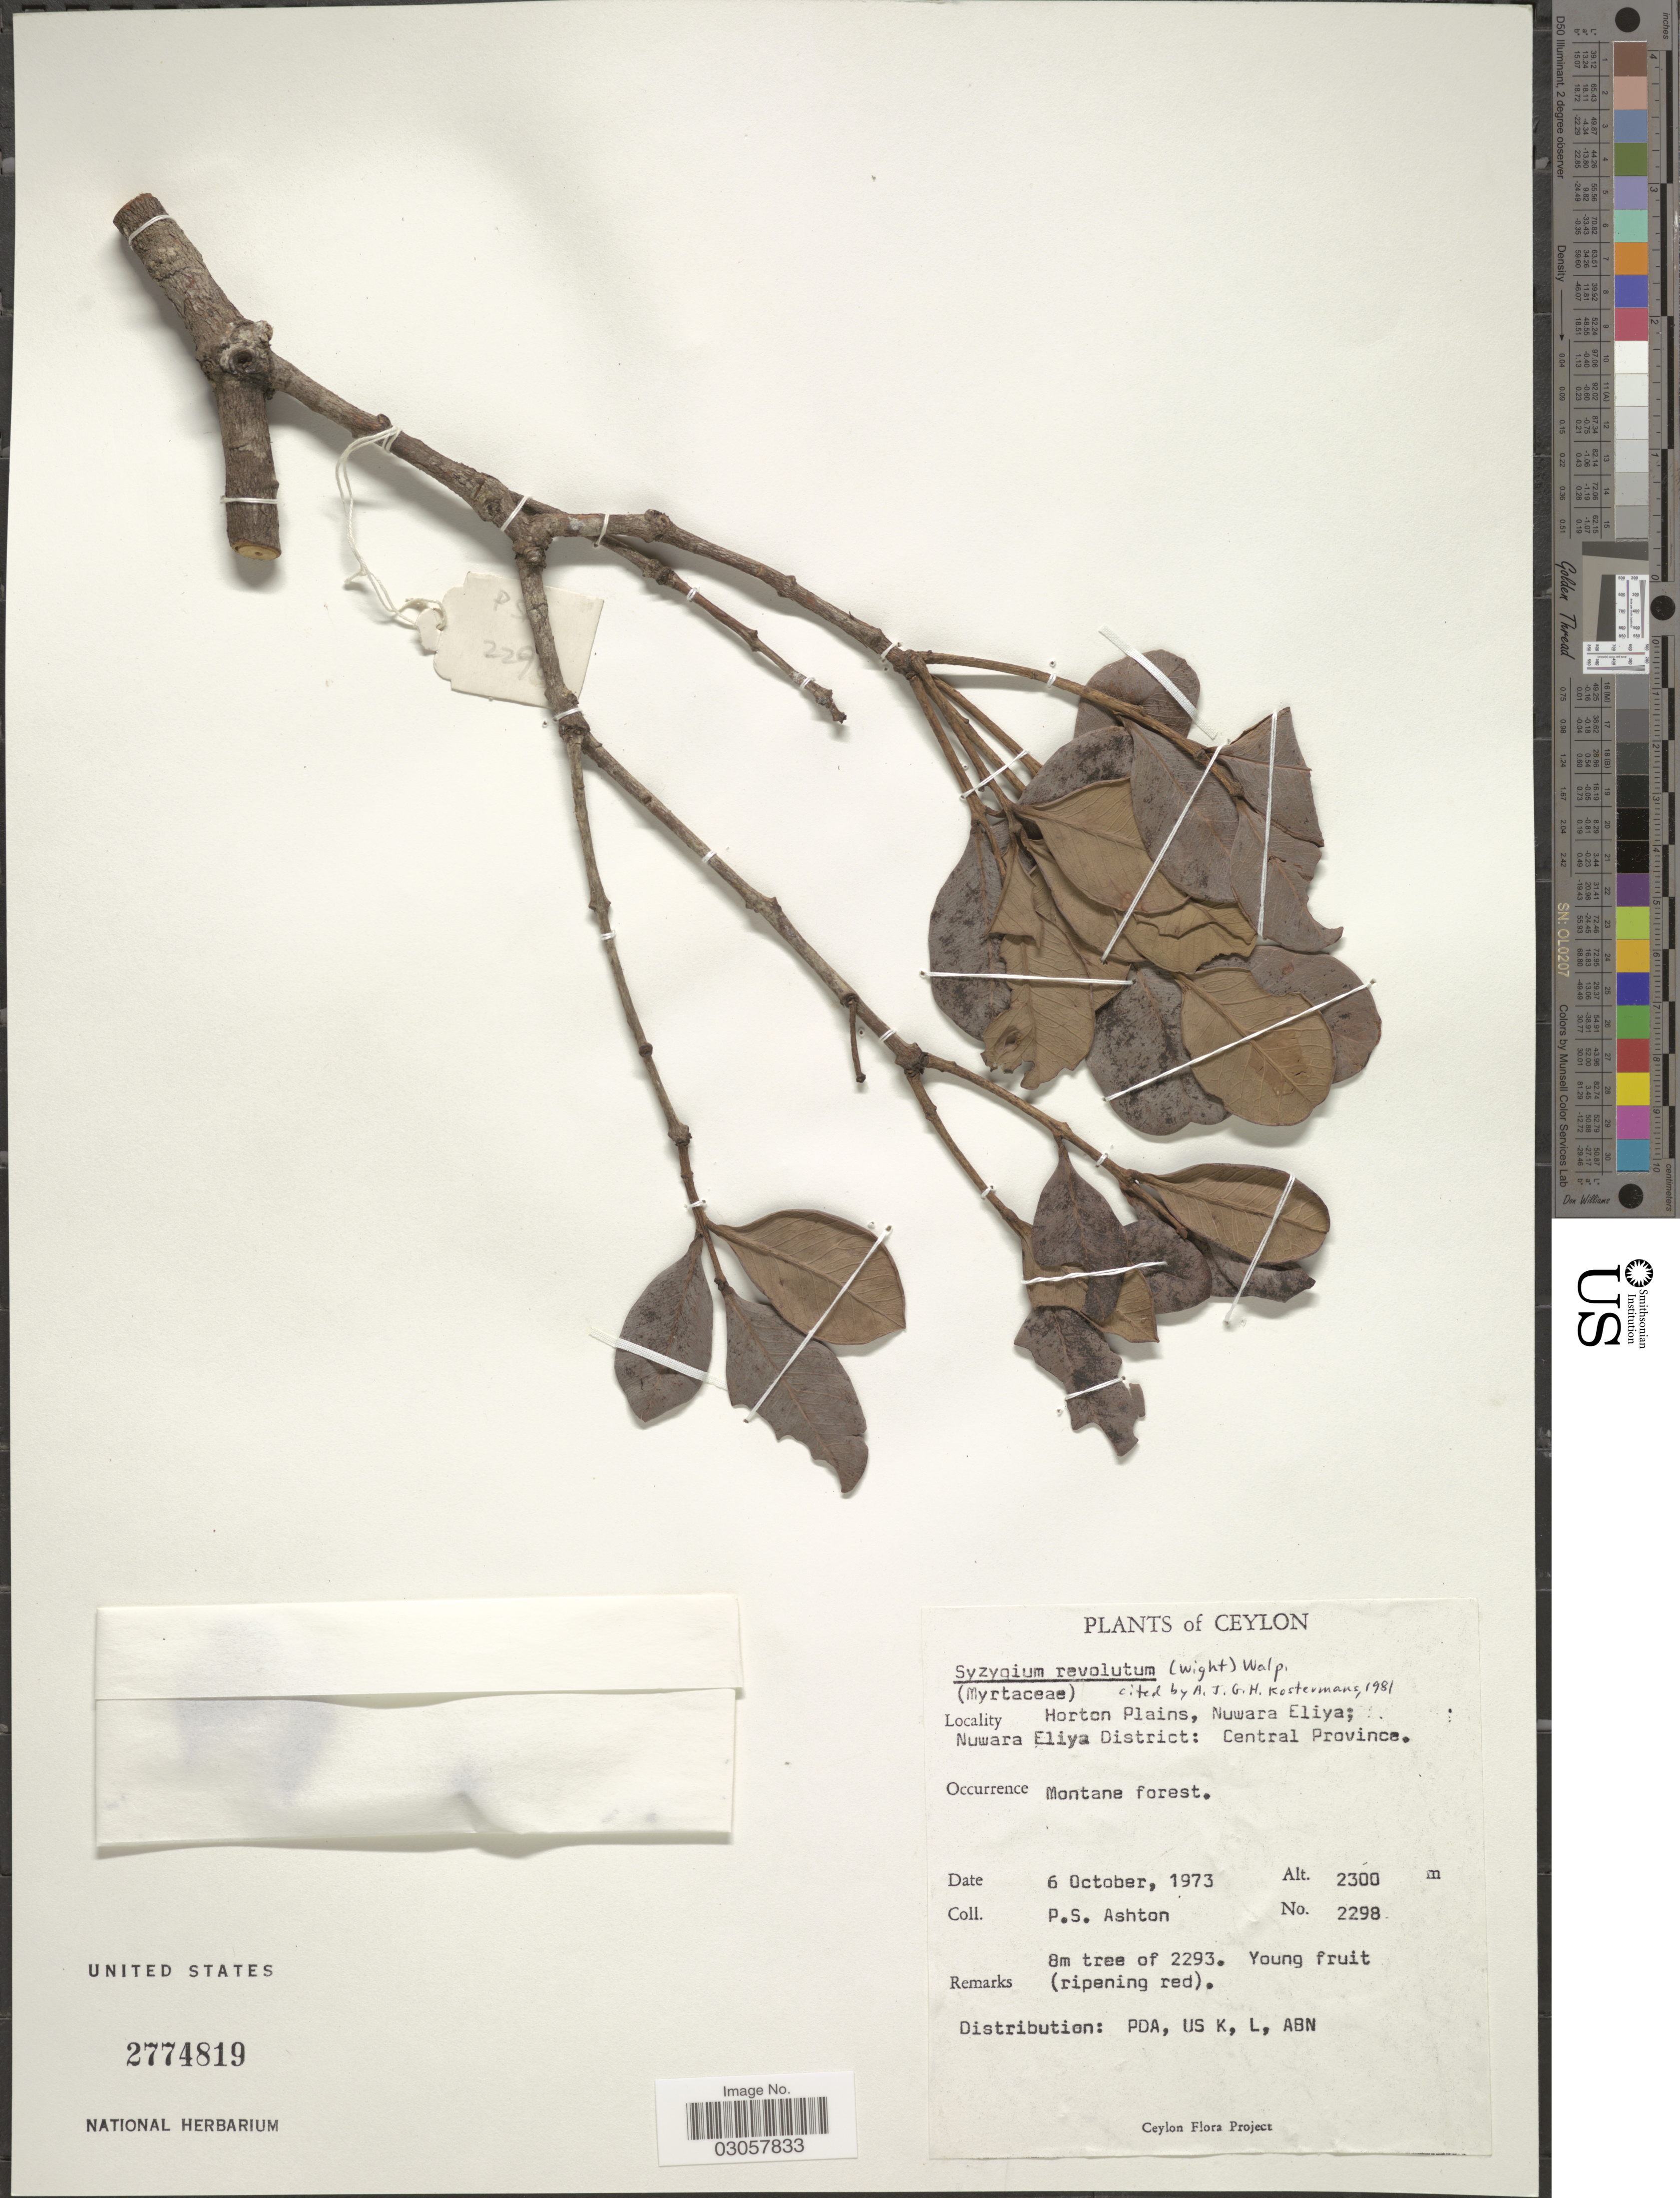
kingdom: Plantae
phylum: Tracheophyta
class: Magnoliopsida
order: Myrtales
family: Myrtaceae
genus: Syzygium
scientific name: Syzygium revolutum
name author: (Wight) Walp.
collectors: P. S. Ashton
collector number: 2298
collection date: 1973-10-06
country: Sri Lanka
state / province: Central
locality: Ceylon. Horton Plains, Nuwara Eliya; Nuwara Eliya District.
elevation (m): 2300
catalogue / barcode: US 2774819